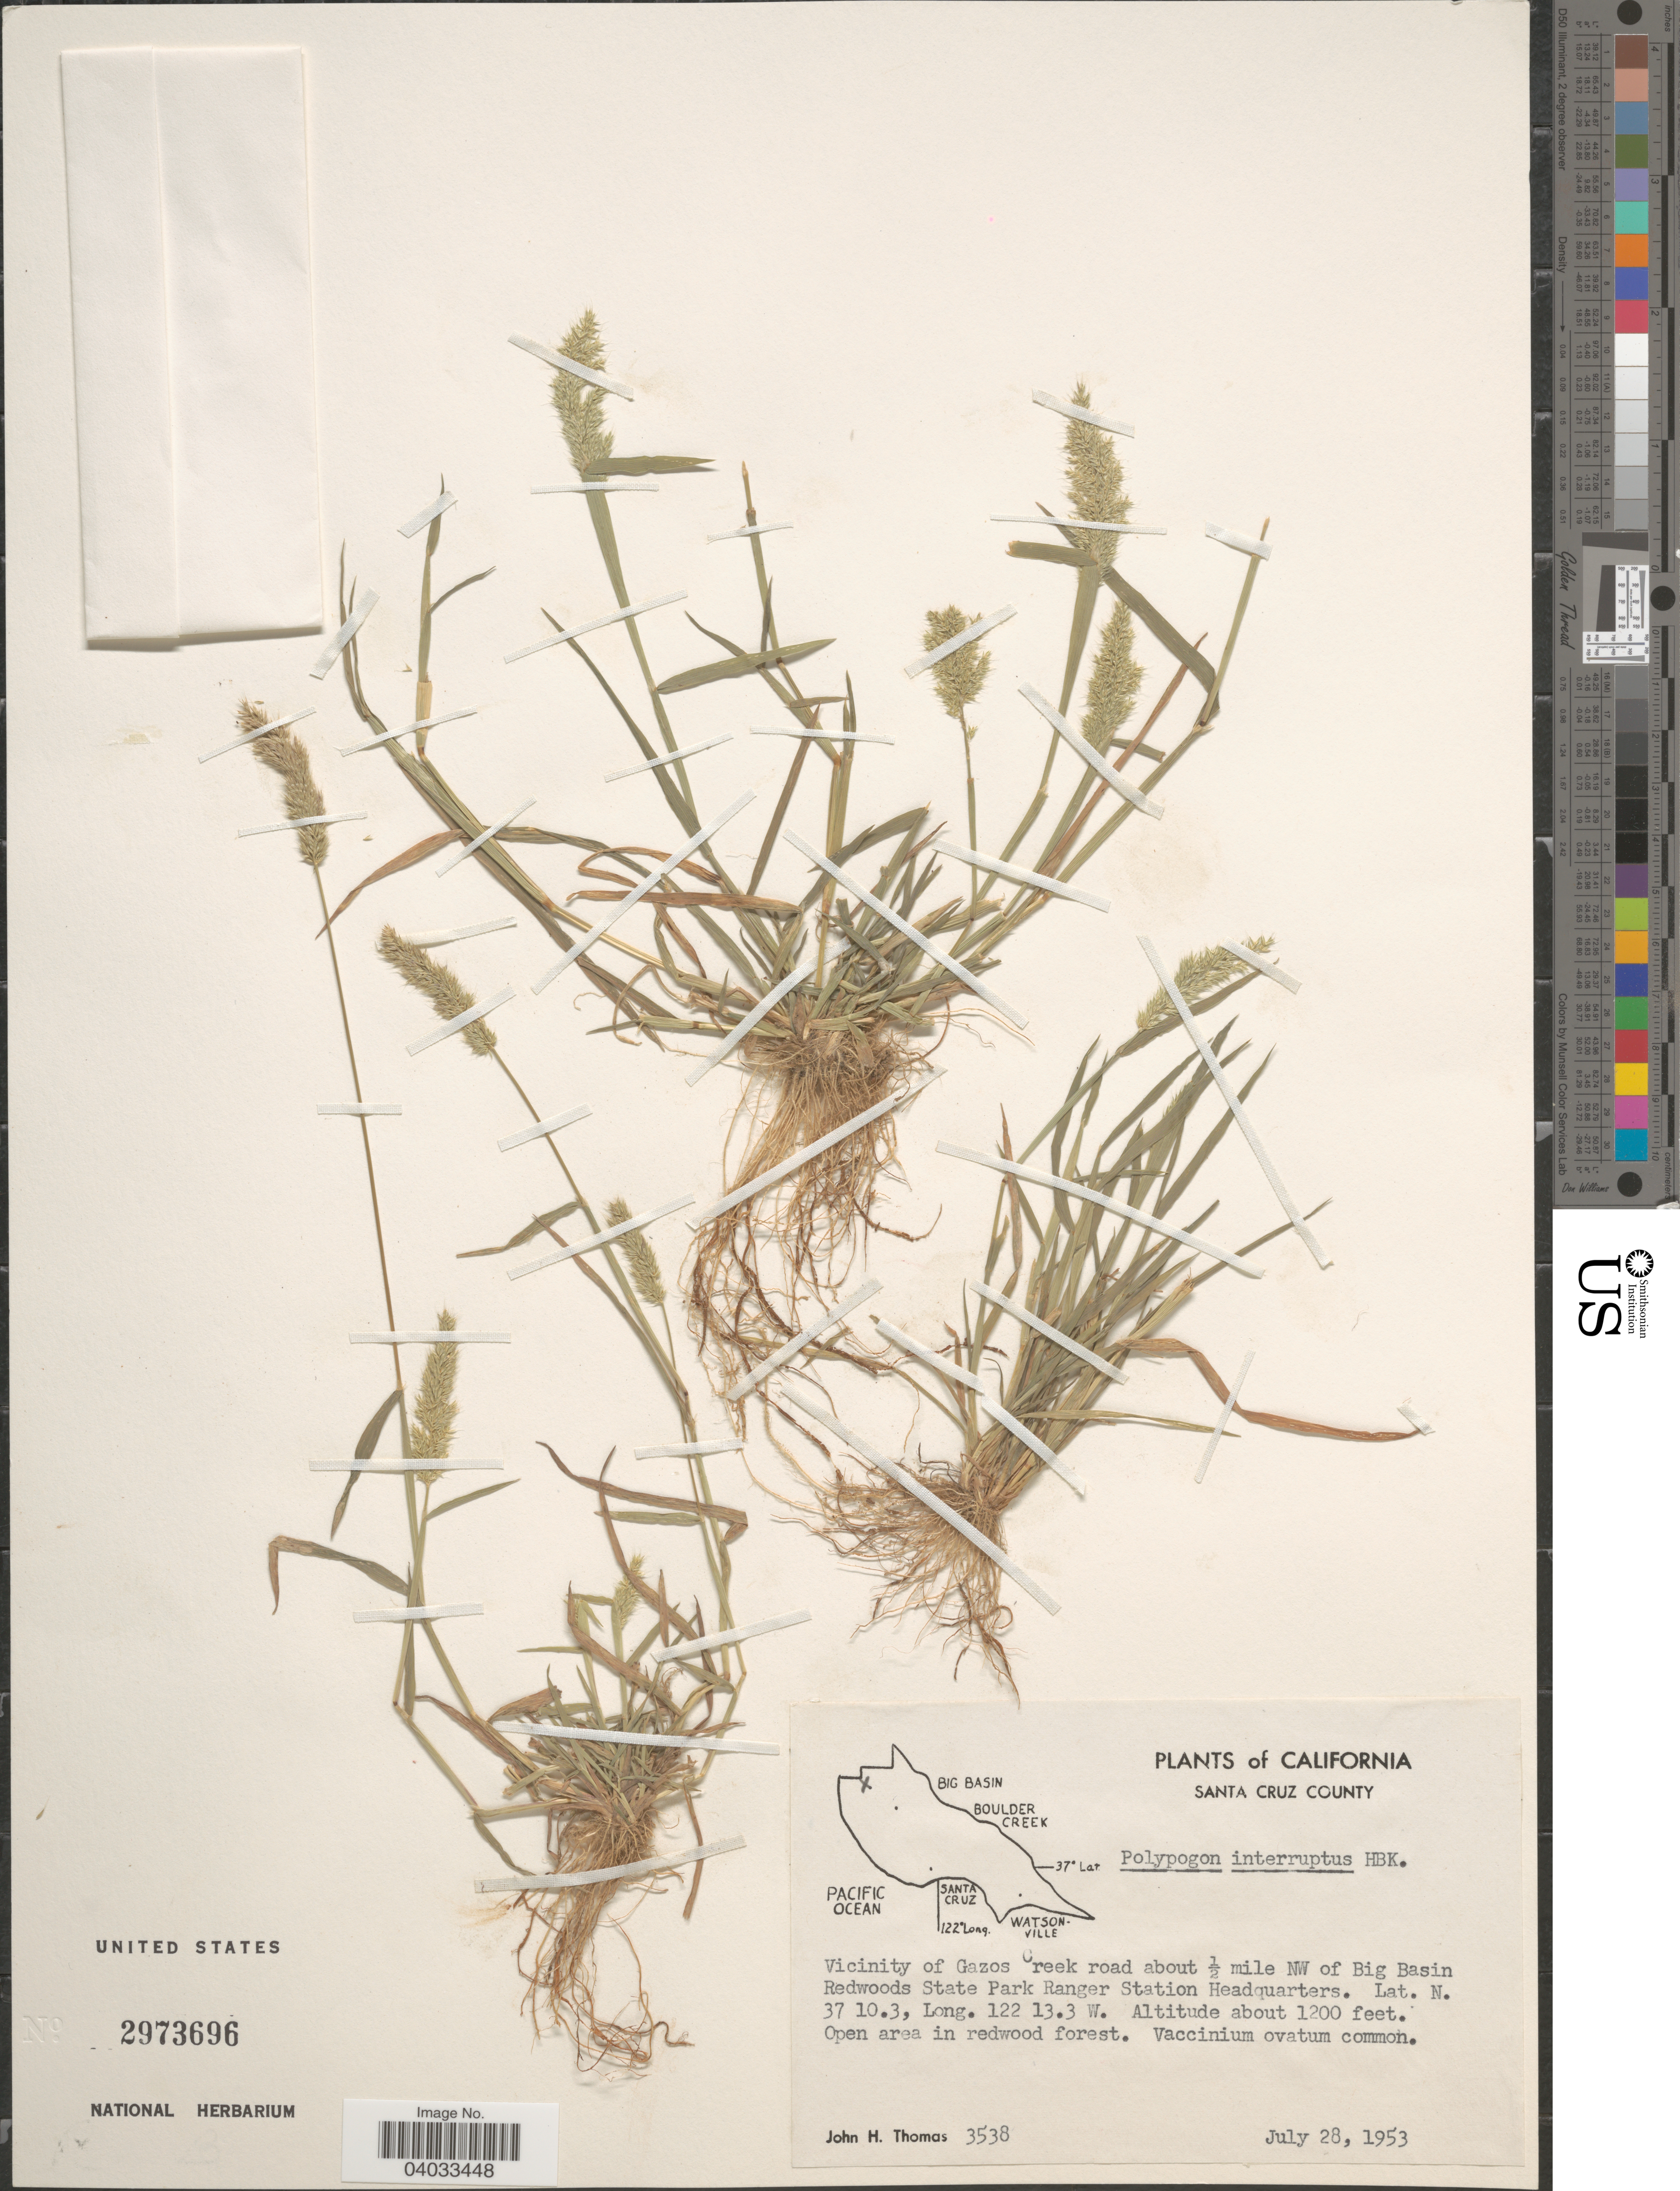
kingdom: Plantae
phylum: Tracheophyta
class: Liliopsida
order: Poales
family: Poaceae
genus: Polypogon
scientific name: Polypogon interruptus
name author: Kunth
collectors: J. H. Thomas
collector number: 3538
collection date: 1953-07-28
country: United States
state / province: California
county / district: Santa Cruz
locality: Santa Cruz County. Vicinity of Gazos Creek road about ½ mile NW of Big Basin Redwoods State Park Ranger Station Headquarters.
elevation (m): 366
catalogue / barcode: US 2973696